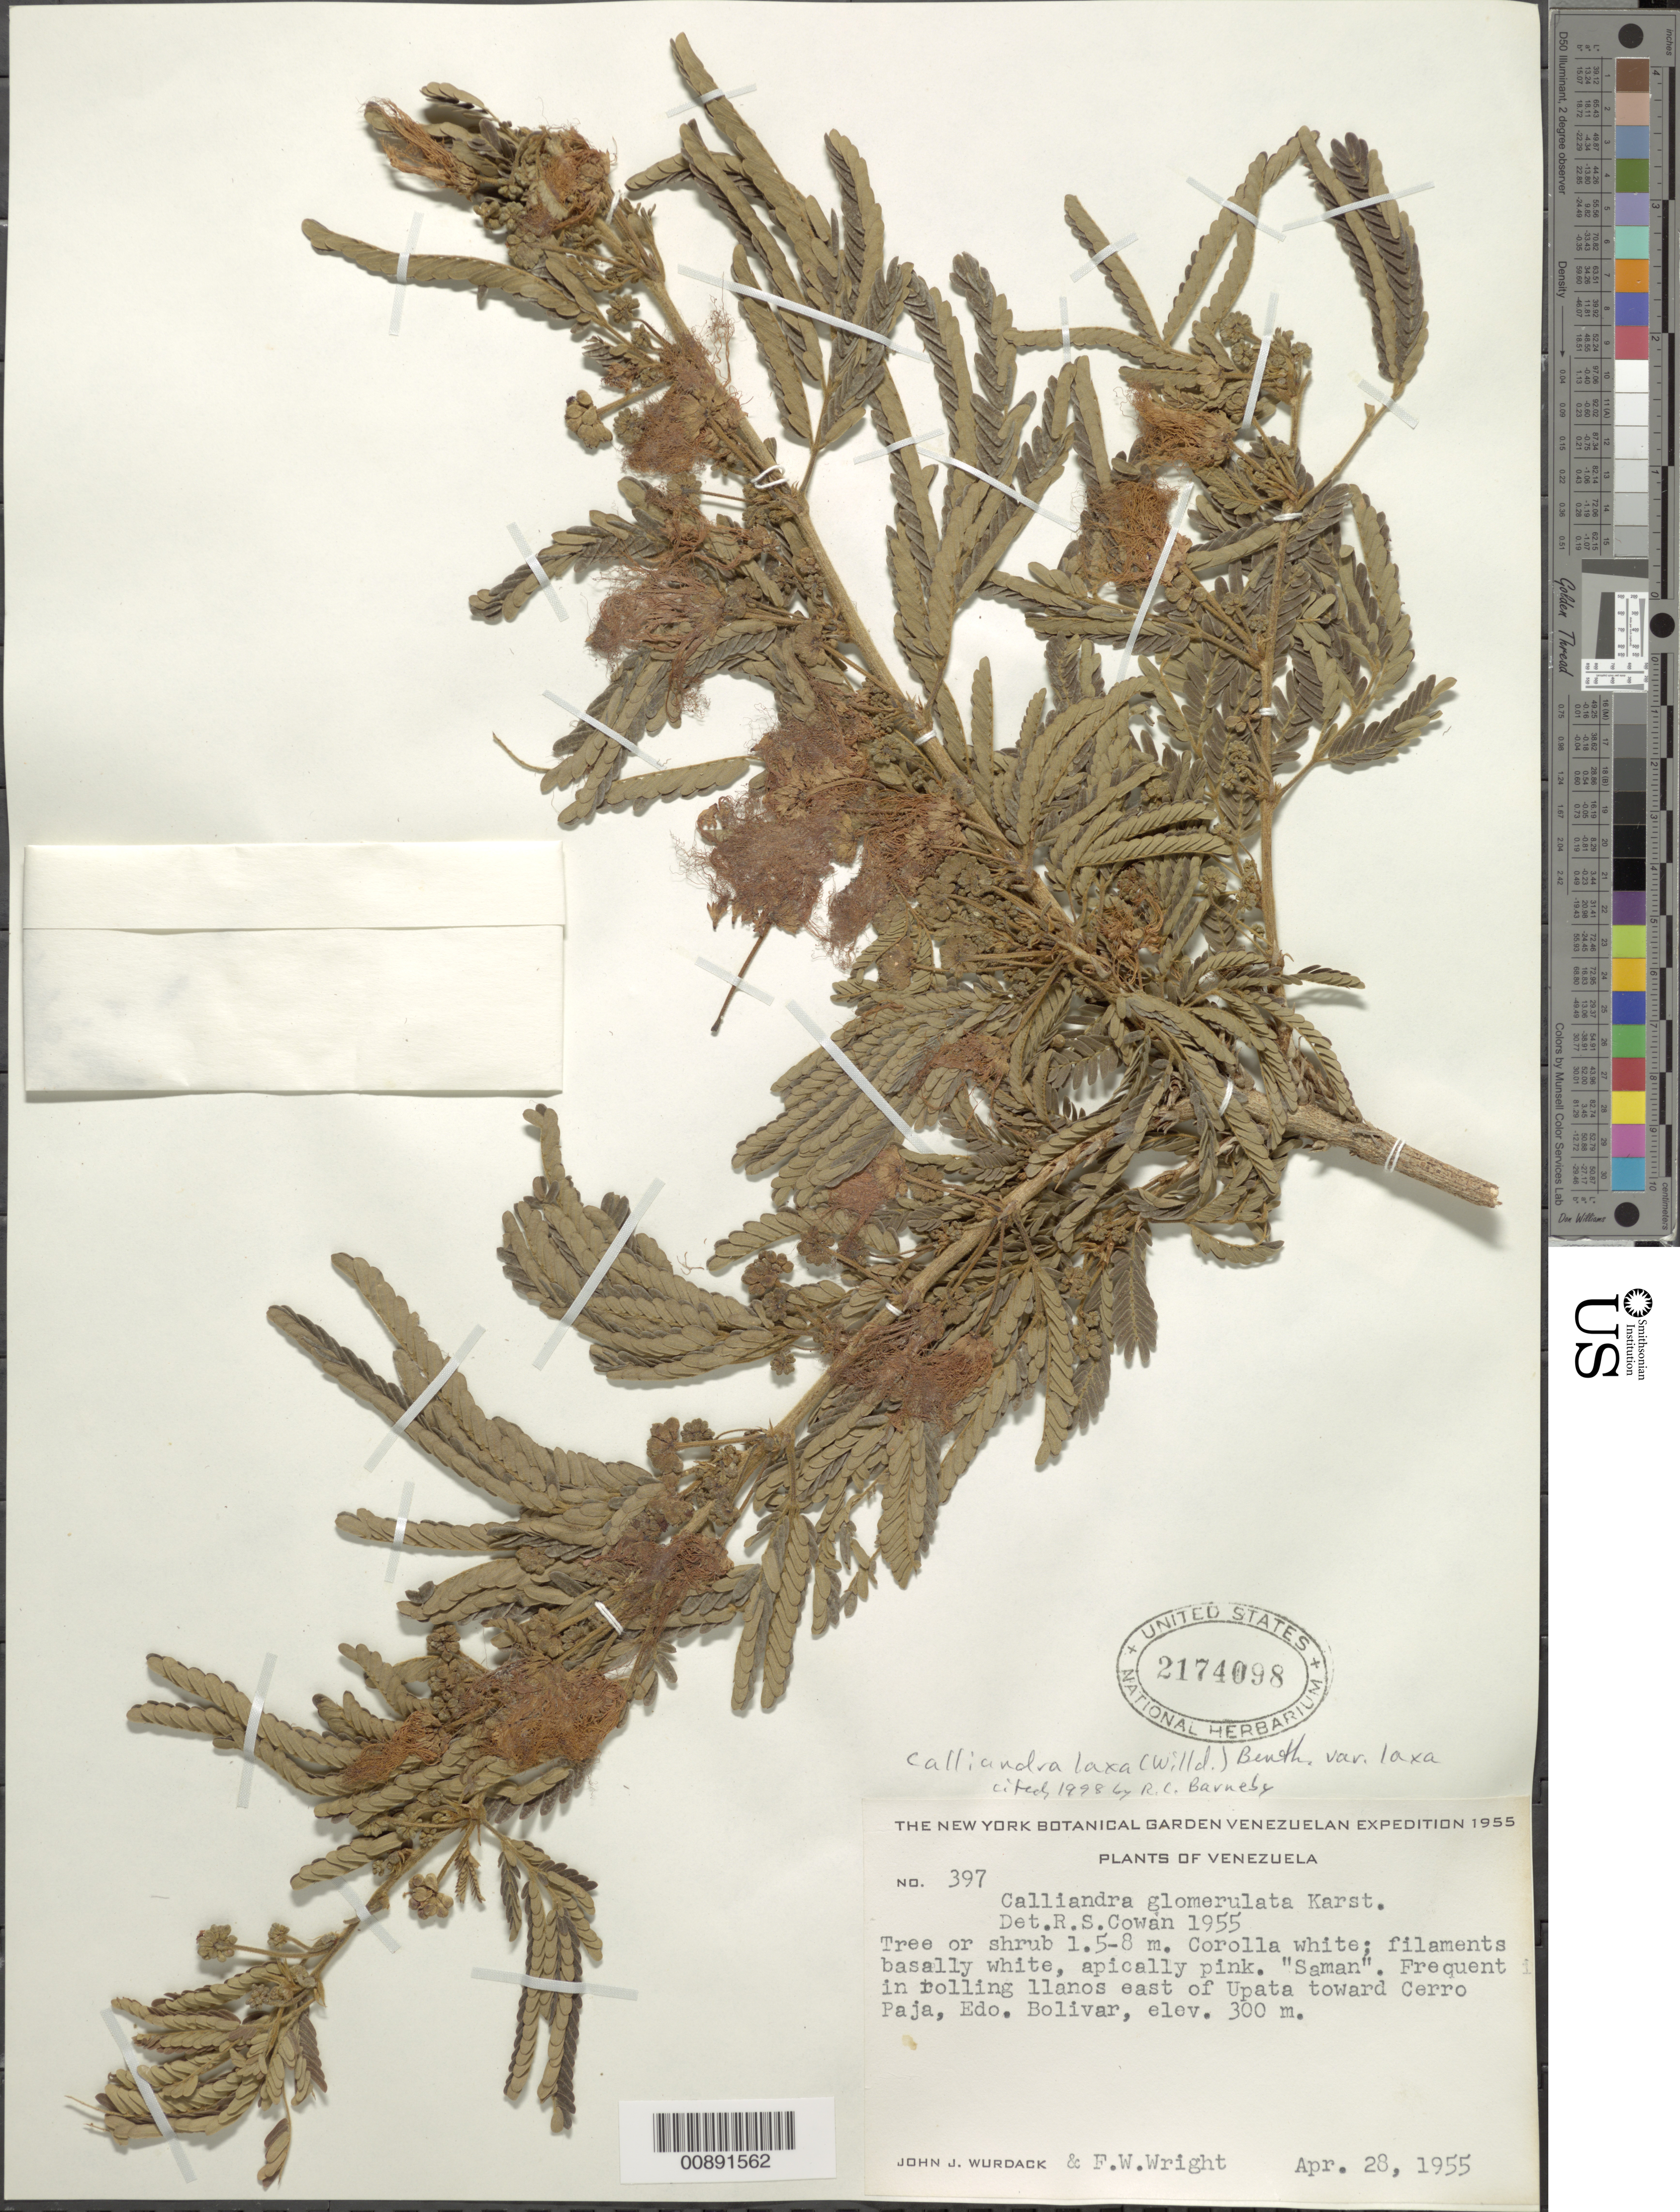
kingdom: Plantae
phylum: Tracheophyta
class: Magnoliopsida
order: Fabales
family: Fabaceae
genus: Calliandra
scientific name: Calliandra laxa var. laxa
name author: (Willd.) Benth.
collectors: J. J. Wurdack & F. W. Wright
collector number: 397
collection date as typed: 28-Apr-55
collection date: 1955-04-28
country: Venezuela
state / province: Bolívar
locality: Upata, E of, toward Cerro Paja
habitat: Rolling llanos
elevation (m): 300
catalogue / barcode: US 2174098